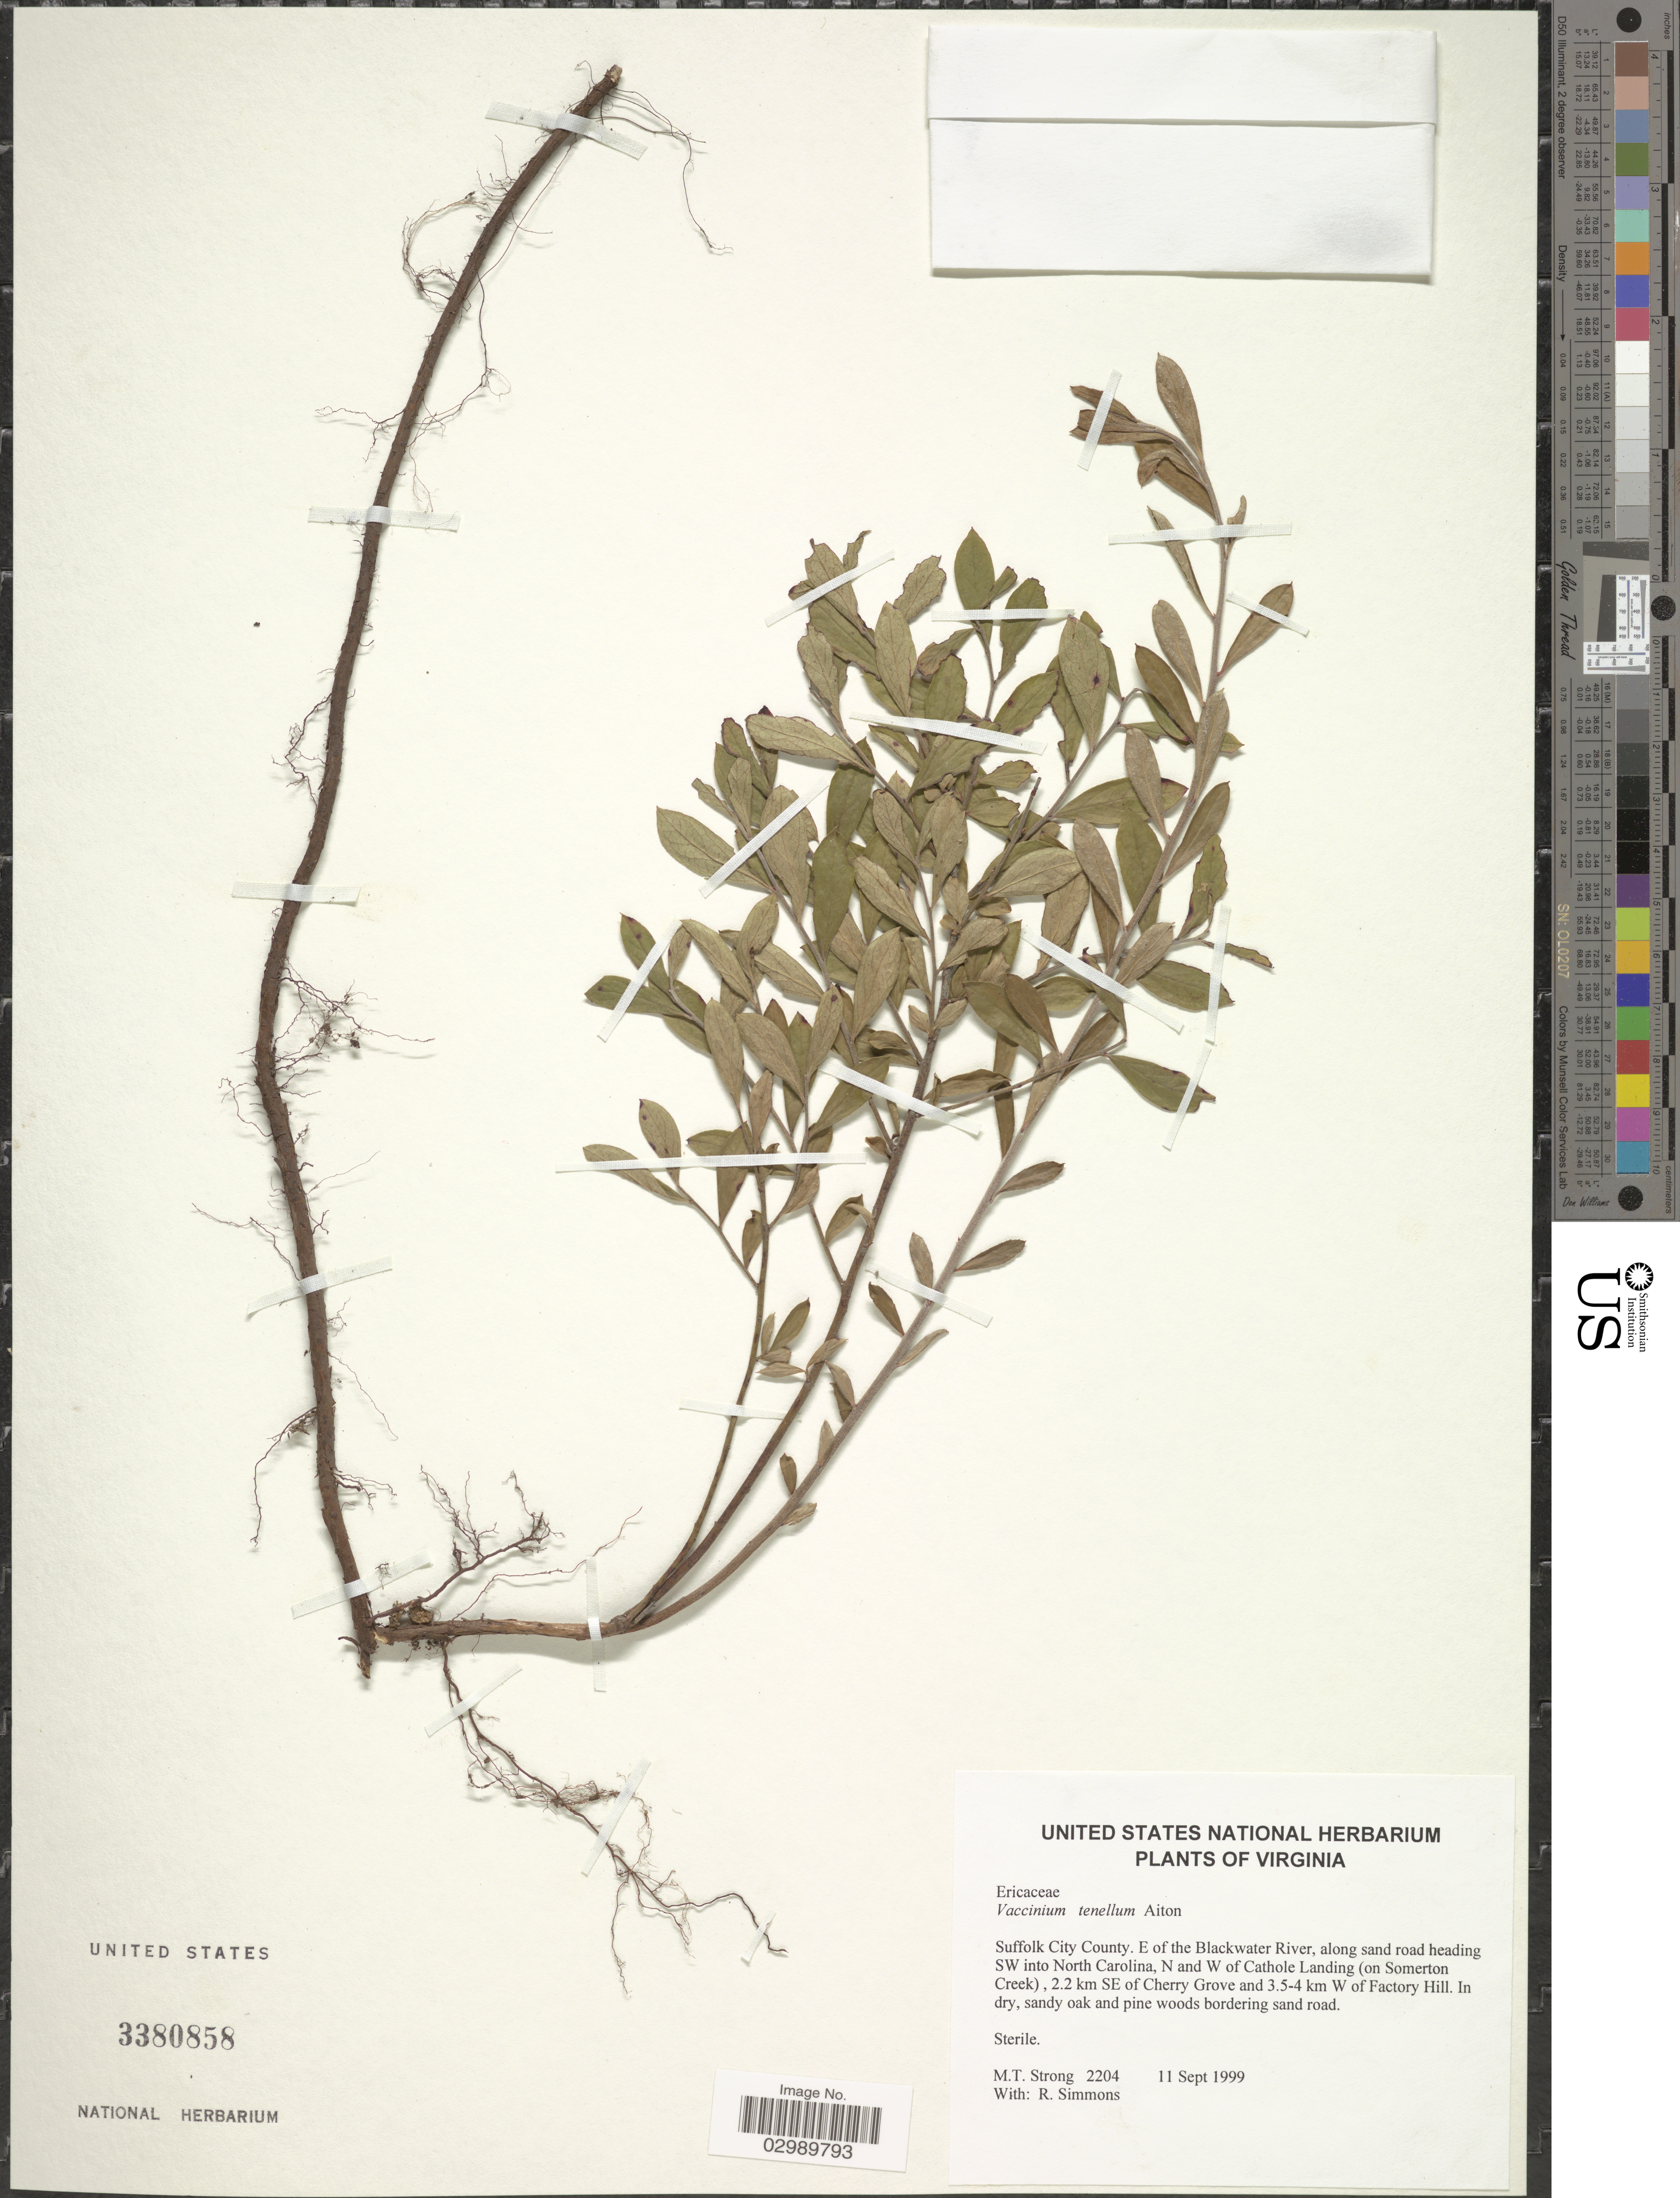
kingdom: Plantae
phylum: Tracheophyta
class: Magnoliopsida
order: Ericales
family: Ericaceae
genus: Vaccinium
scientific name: Vaccinium tenellum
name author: Aiton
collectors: M. T. Strong & R. Simmons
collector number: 2204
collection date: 1999-09-11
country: United States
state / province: Virginia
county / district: City of Suffolk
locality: Suffolk City County. E. of the Blackwater River, along sand road heading SW into North Carolina, N and W of Cathole Landing (on Somerton Creek), 2.2 km SE of Cherry Grove and 3.5-4 km W of Factory Hill.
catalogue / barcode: US 3380858